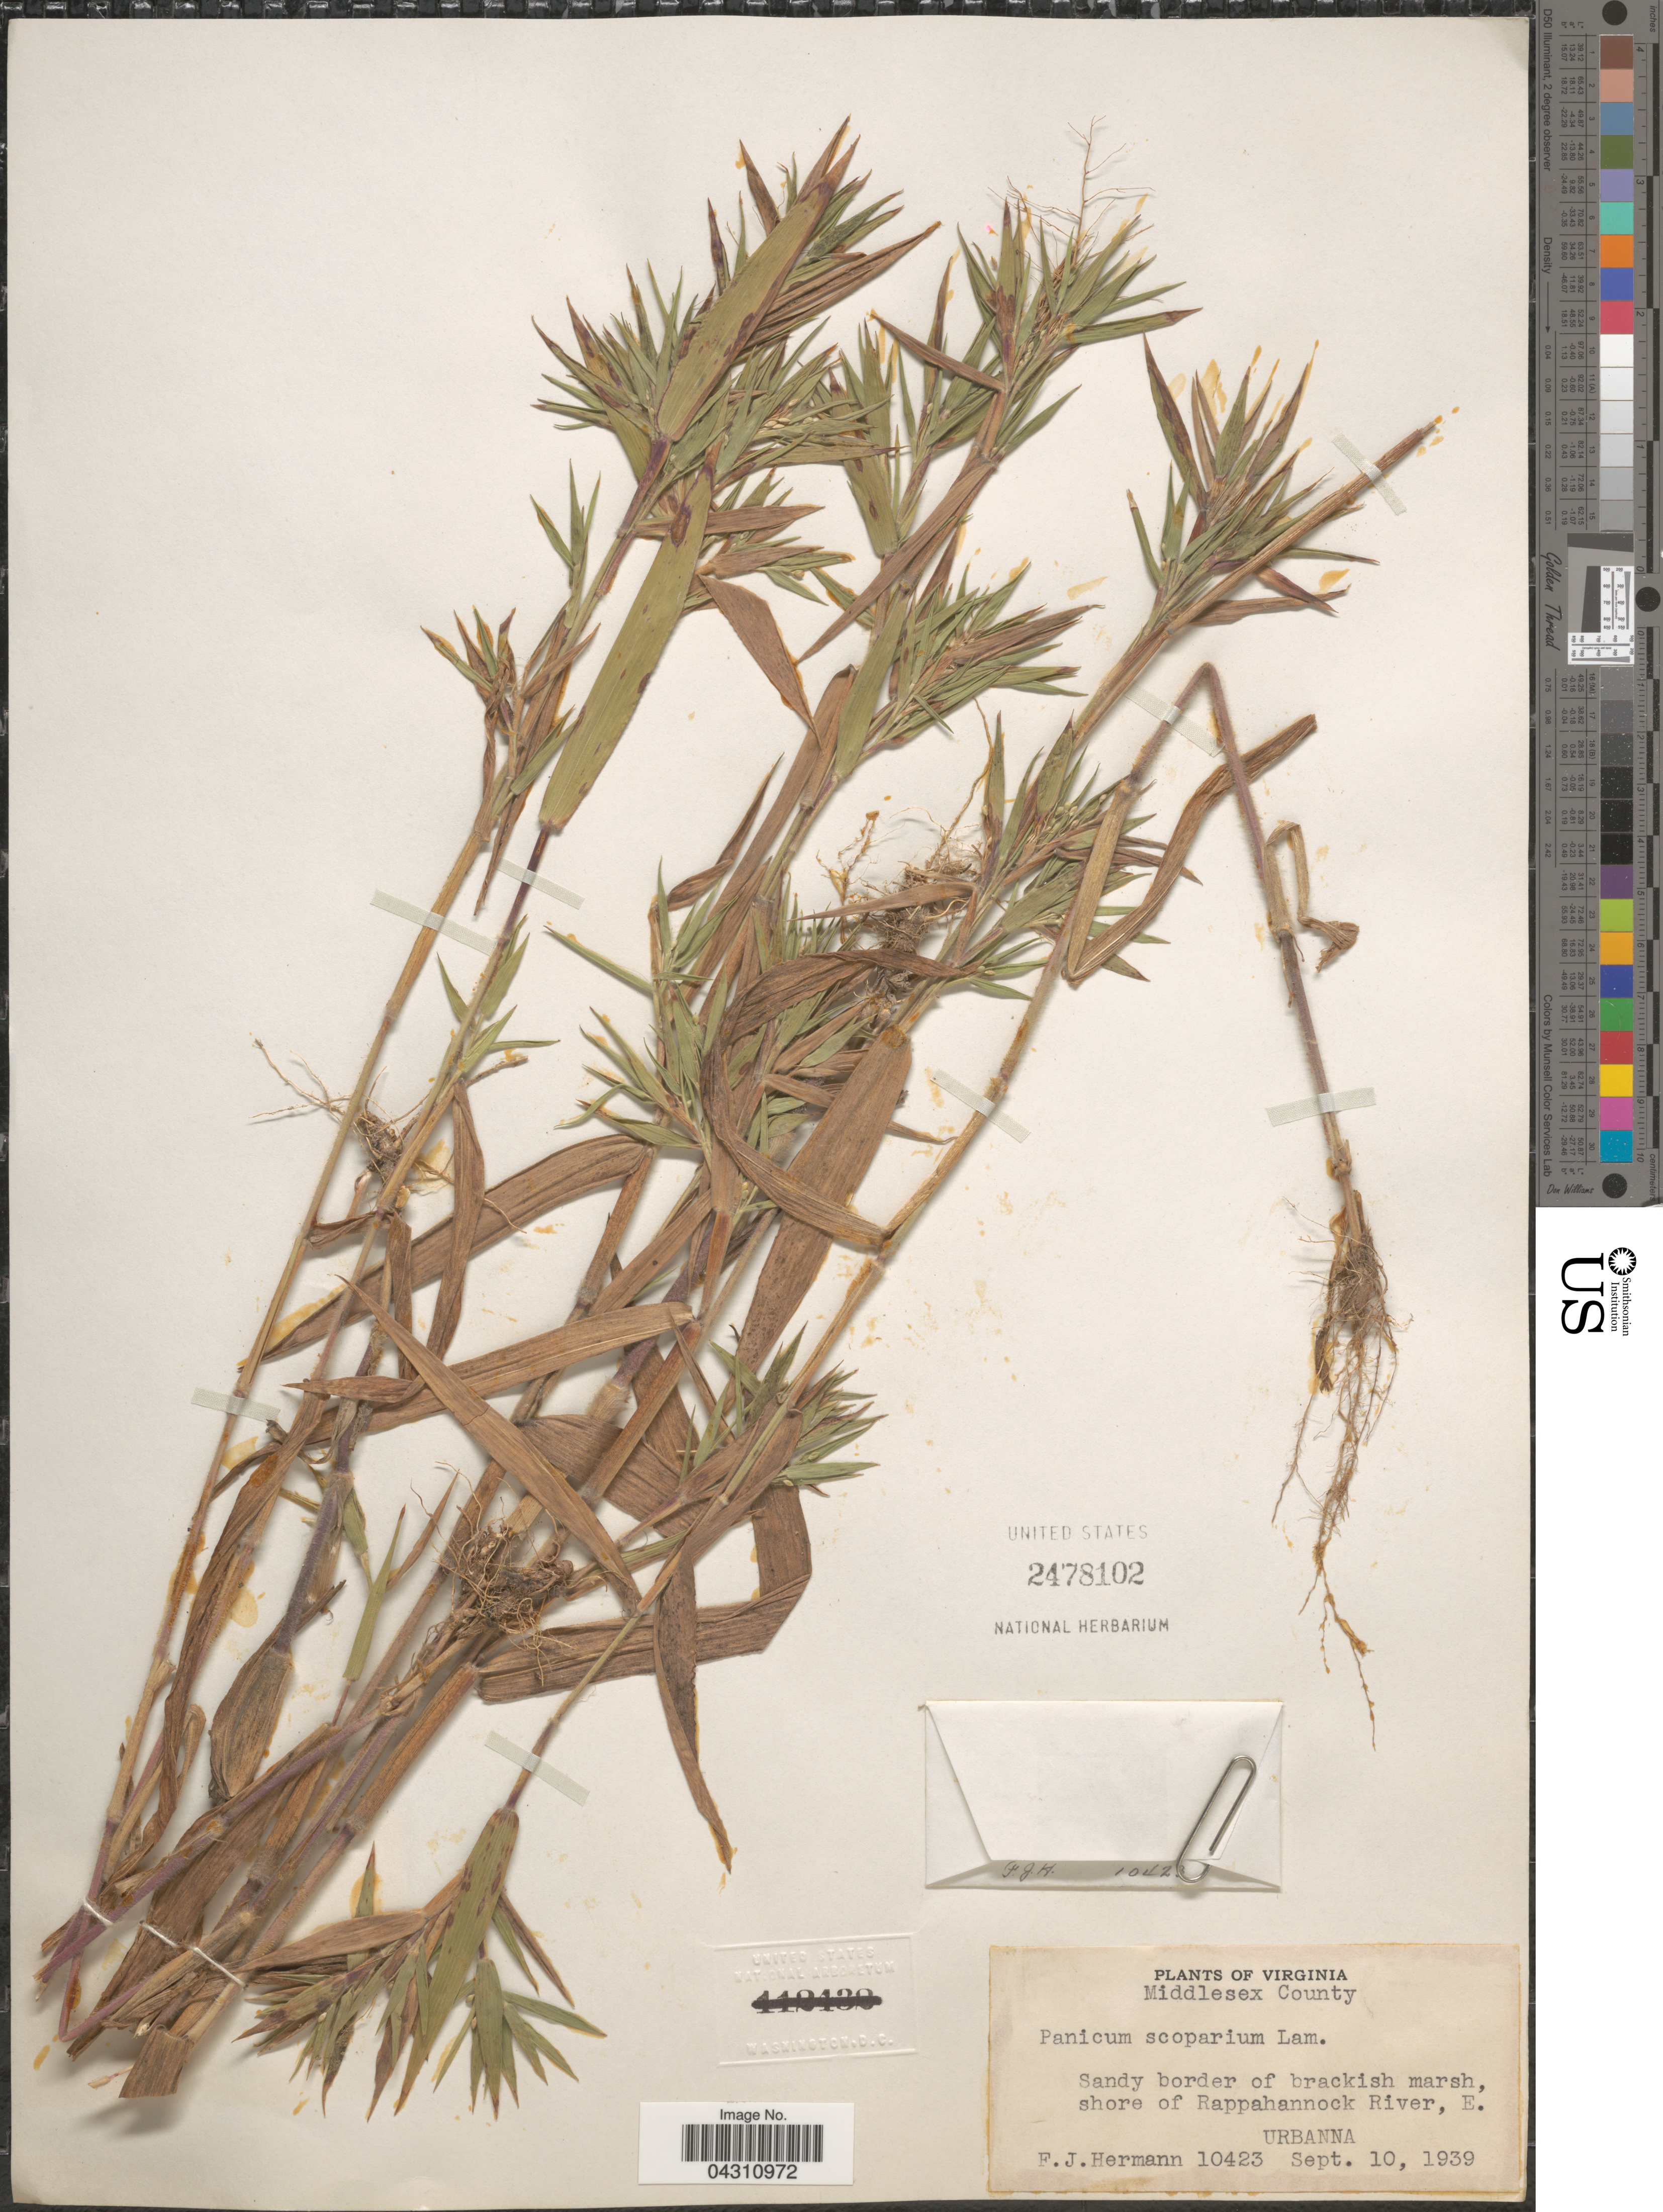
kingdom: Plantae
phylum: Tracheophyta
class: Liliopsida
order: Poales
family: Poaceae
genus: Dichanthelium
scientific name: Dichanthelium scoparium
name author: (Lam.) Gould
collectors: F. J. Hermann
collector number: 10423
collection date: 1939-09-10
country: United States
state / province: Virginia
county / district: Middlesex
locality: Middlesex County. Sandy border of brackish marsh, shore of Rappahannock River, E. Urbanna.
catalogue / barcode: US 2478102